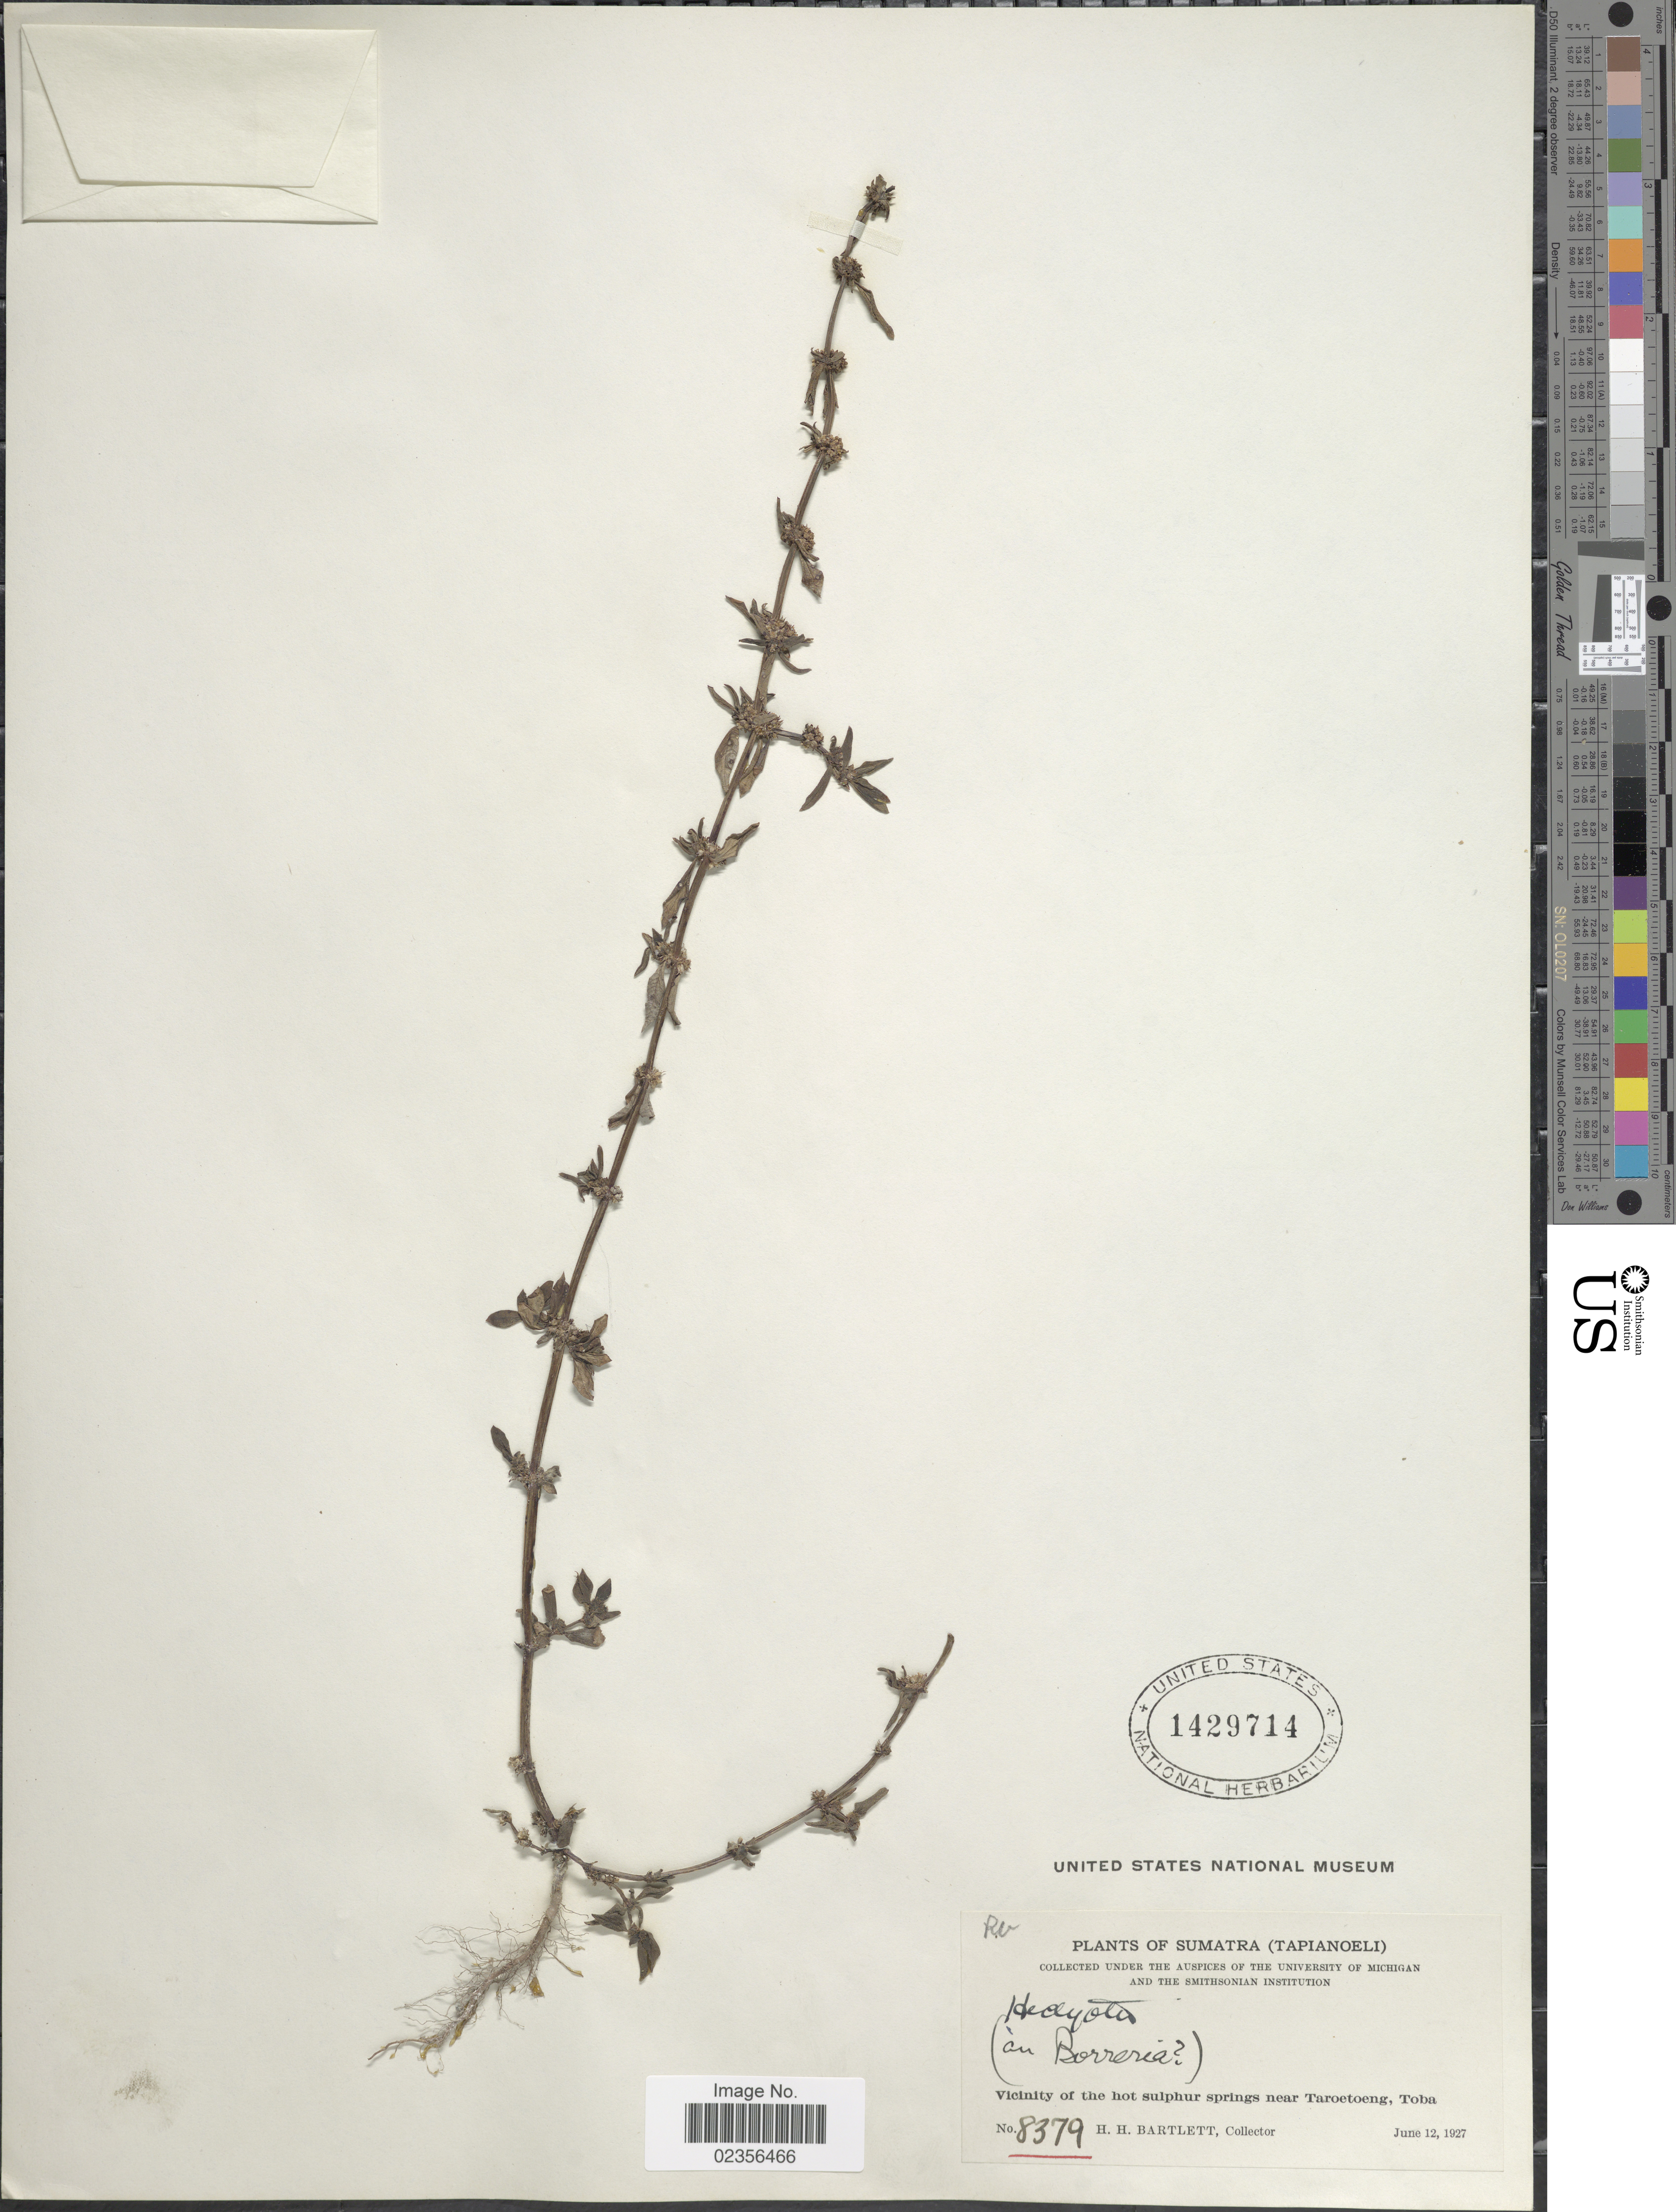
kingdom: Plantae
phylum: Tracheophyta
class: Magnoliopsida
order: Gentianales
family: Rubiaceae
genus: Hedyotis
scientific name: Hedyotis sp.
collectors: H. H. Bartlett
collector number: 8379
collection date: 1927-06-12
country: Indonesia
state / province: Sumatra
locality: (Tapianoeli). Vicinity of hot sulphur springs near Taroetoeng, Toba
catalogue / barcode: US 1429714